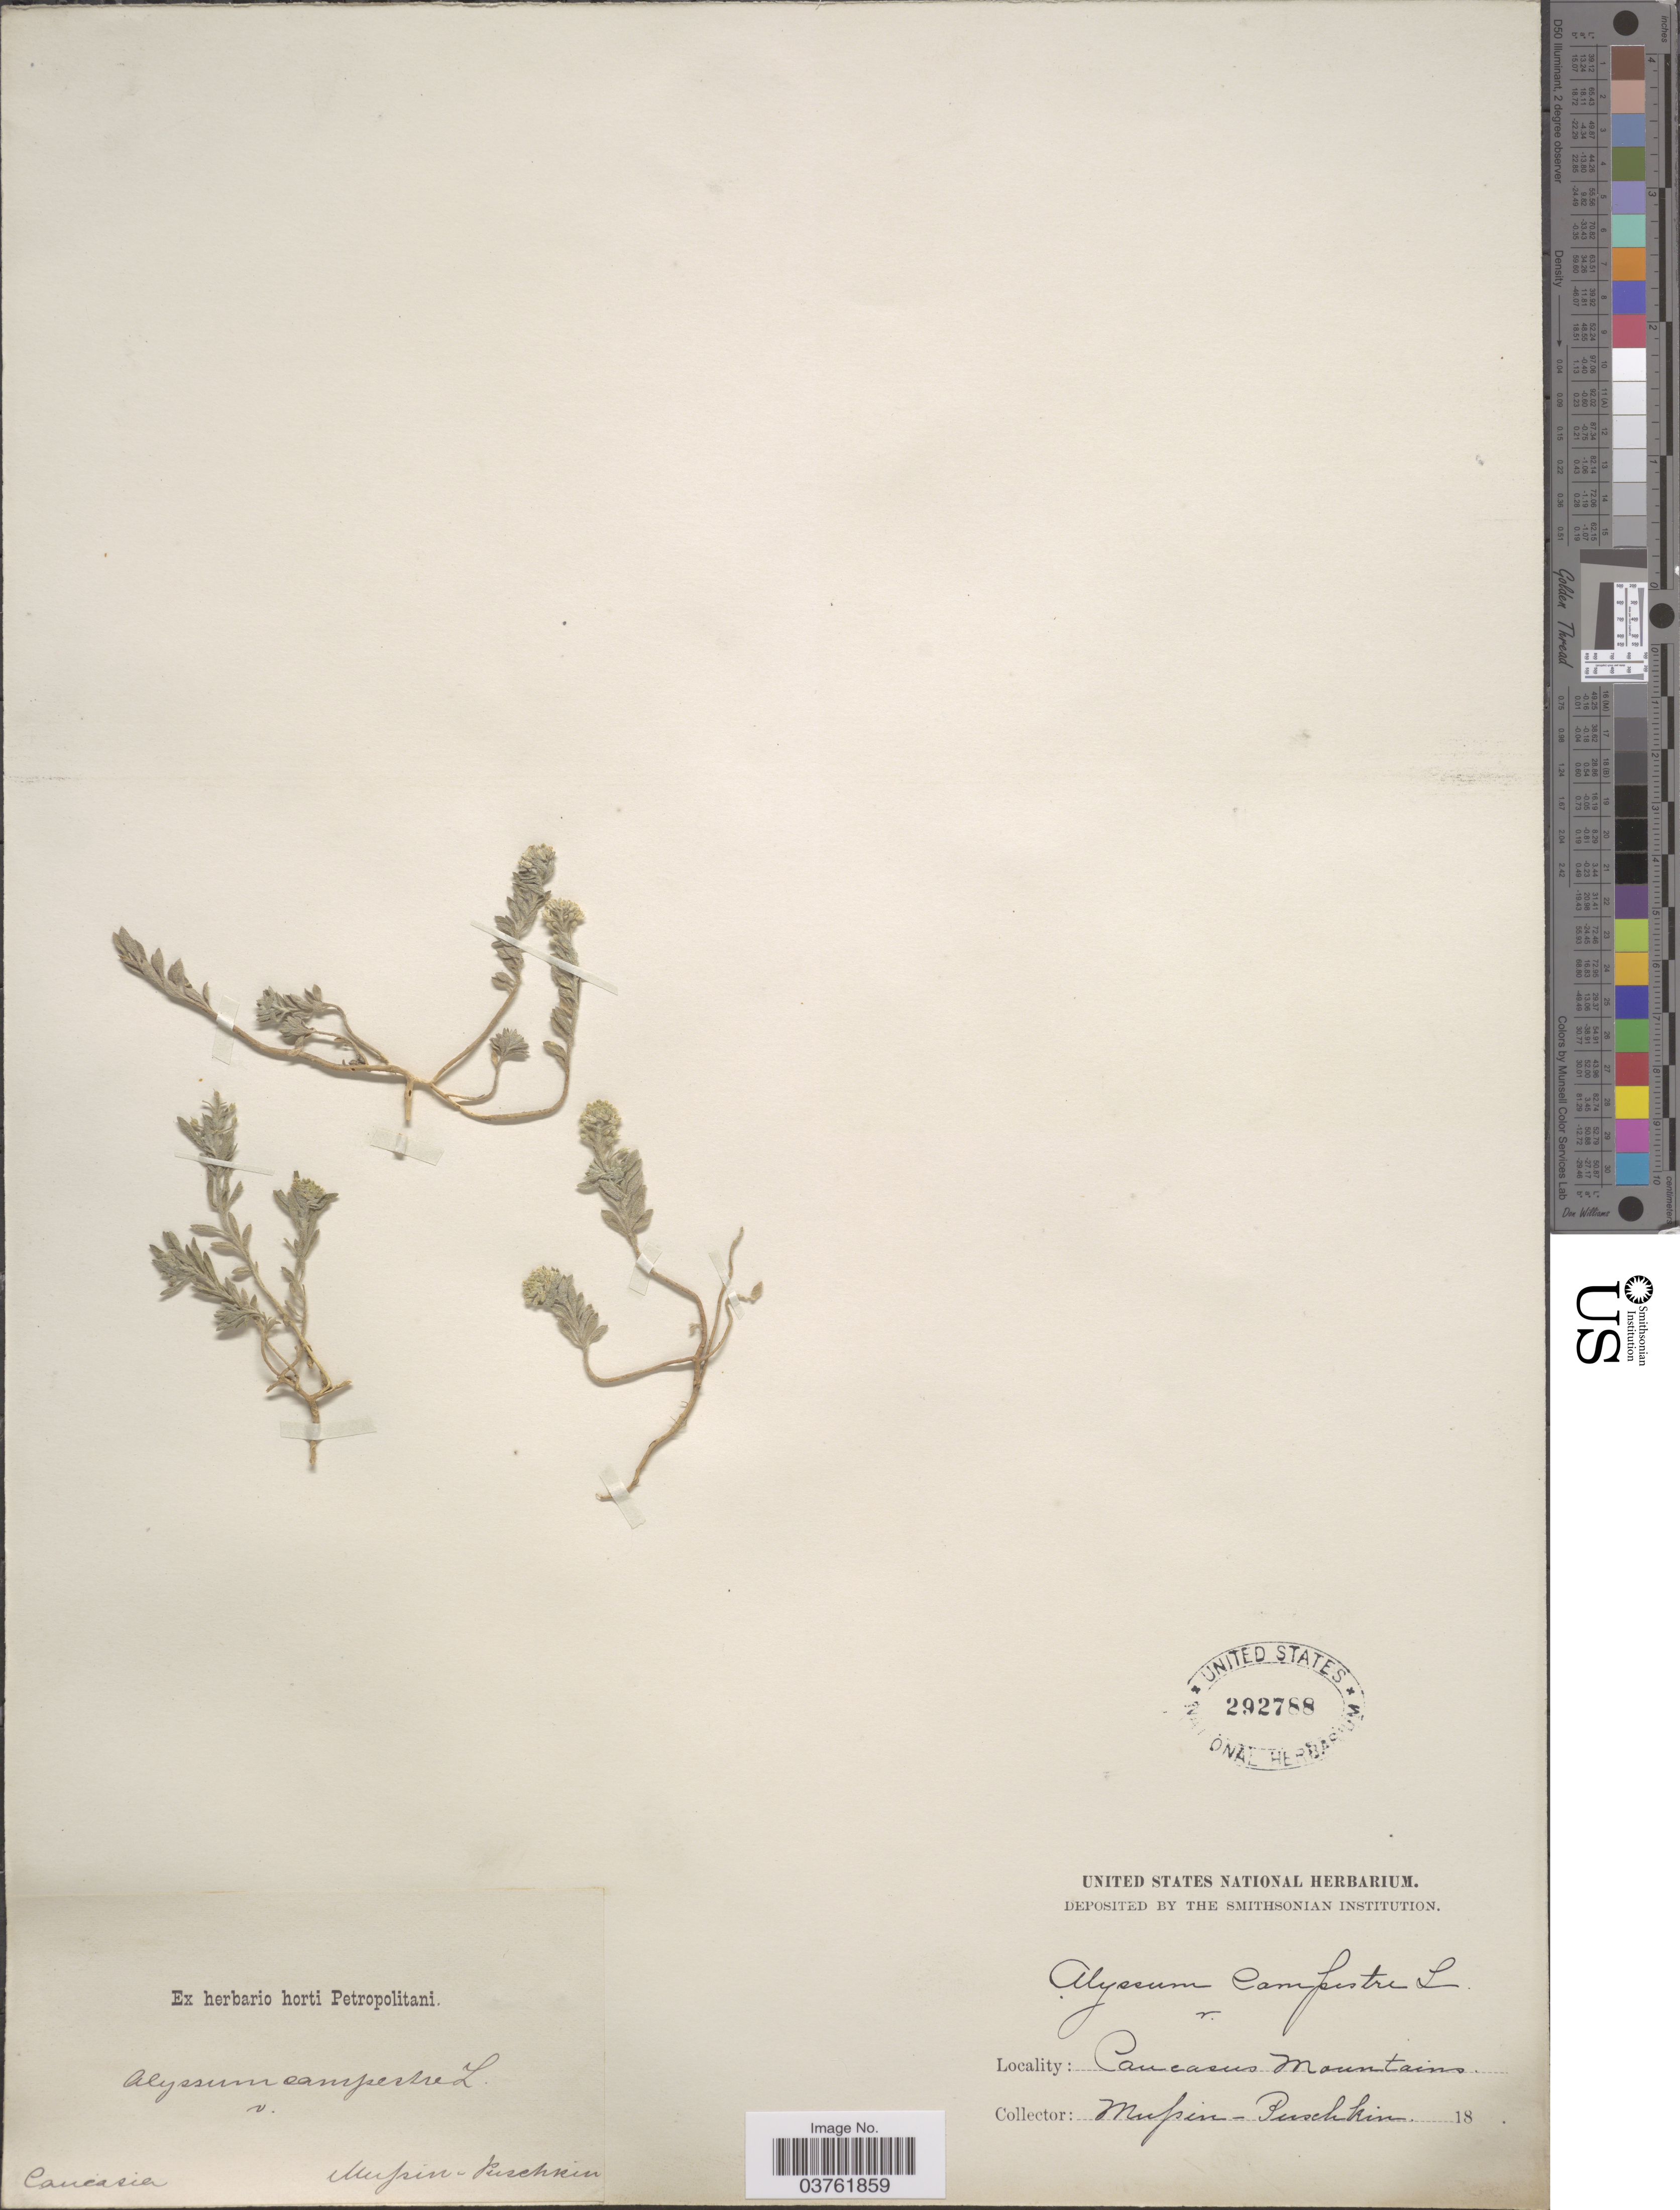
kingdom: Plantae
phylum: Tracheophyta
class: Magnoliopsida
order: Brassicales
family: Brassicaceae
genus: Alyssum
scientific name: Alyssum campestre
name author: (L.) L.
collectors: Mussin-Puschkin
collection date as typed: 18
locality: Caucasia. Caucasus Mountains.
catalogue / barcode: US 292788